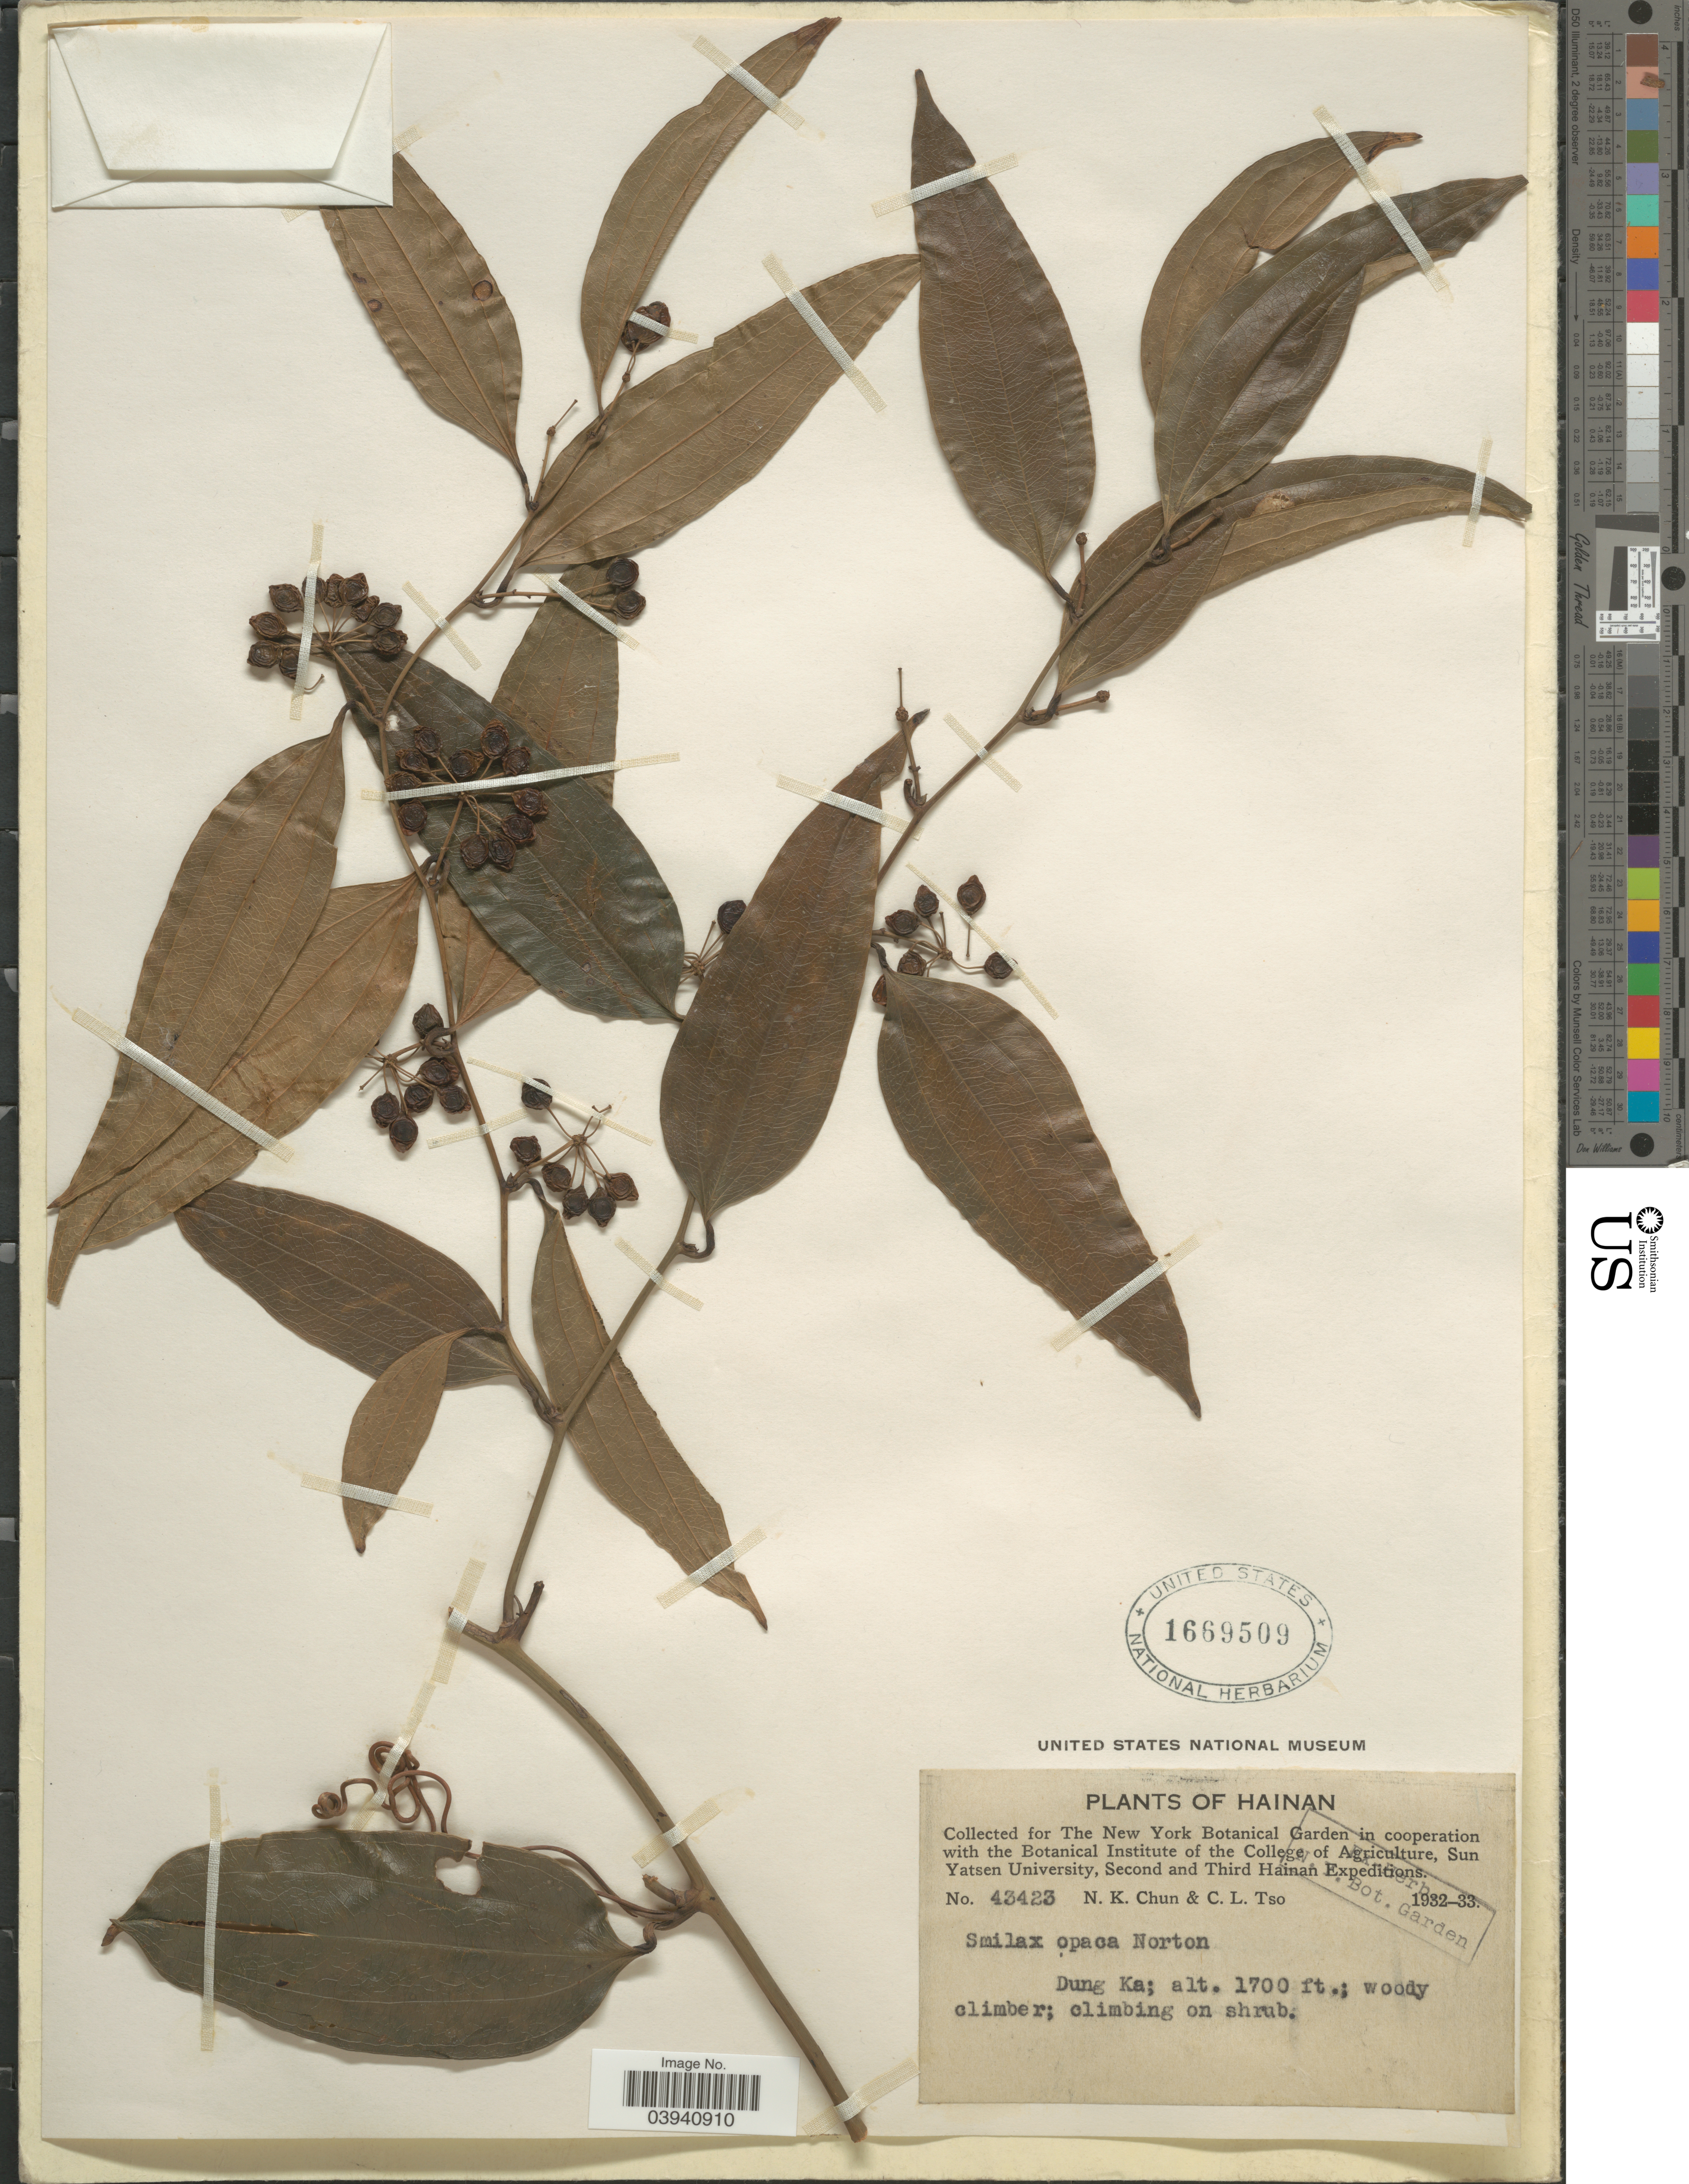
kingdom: Plantae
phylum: Tracheophyta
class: Liliopsida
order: Liliales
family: Smilacaceae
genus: Smilax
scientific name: Smilax opaca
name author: (A. DC.) J.B. Norton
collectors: N. K. Chun & C. Tso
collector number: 43423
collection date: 1932/1933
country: China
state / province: Hainan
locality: Dung Ka.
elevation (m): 518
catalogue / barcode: US 1669509